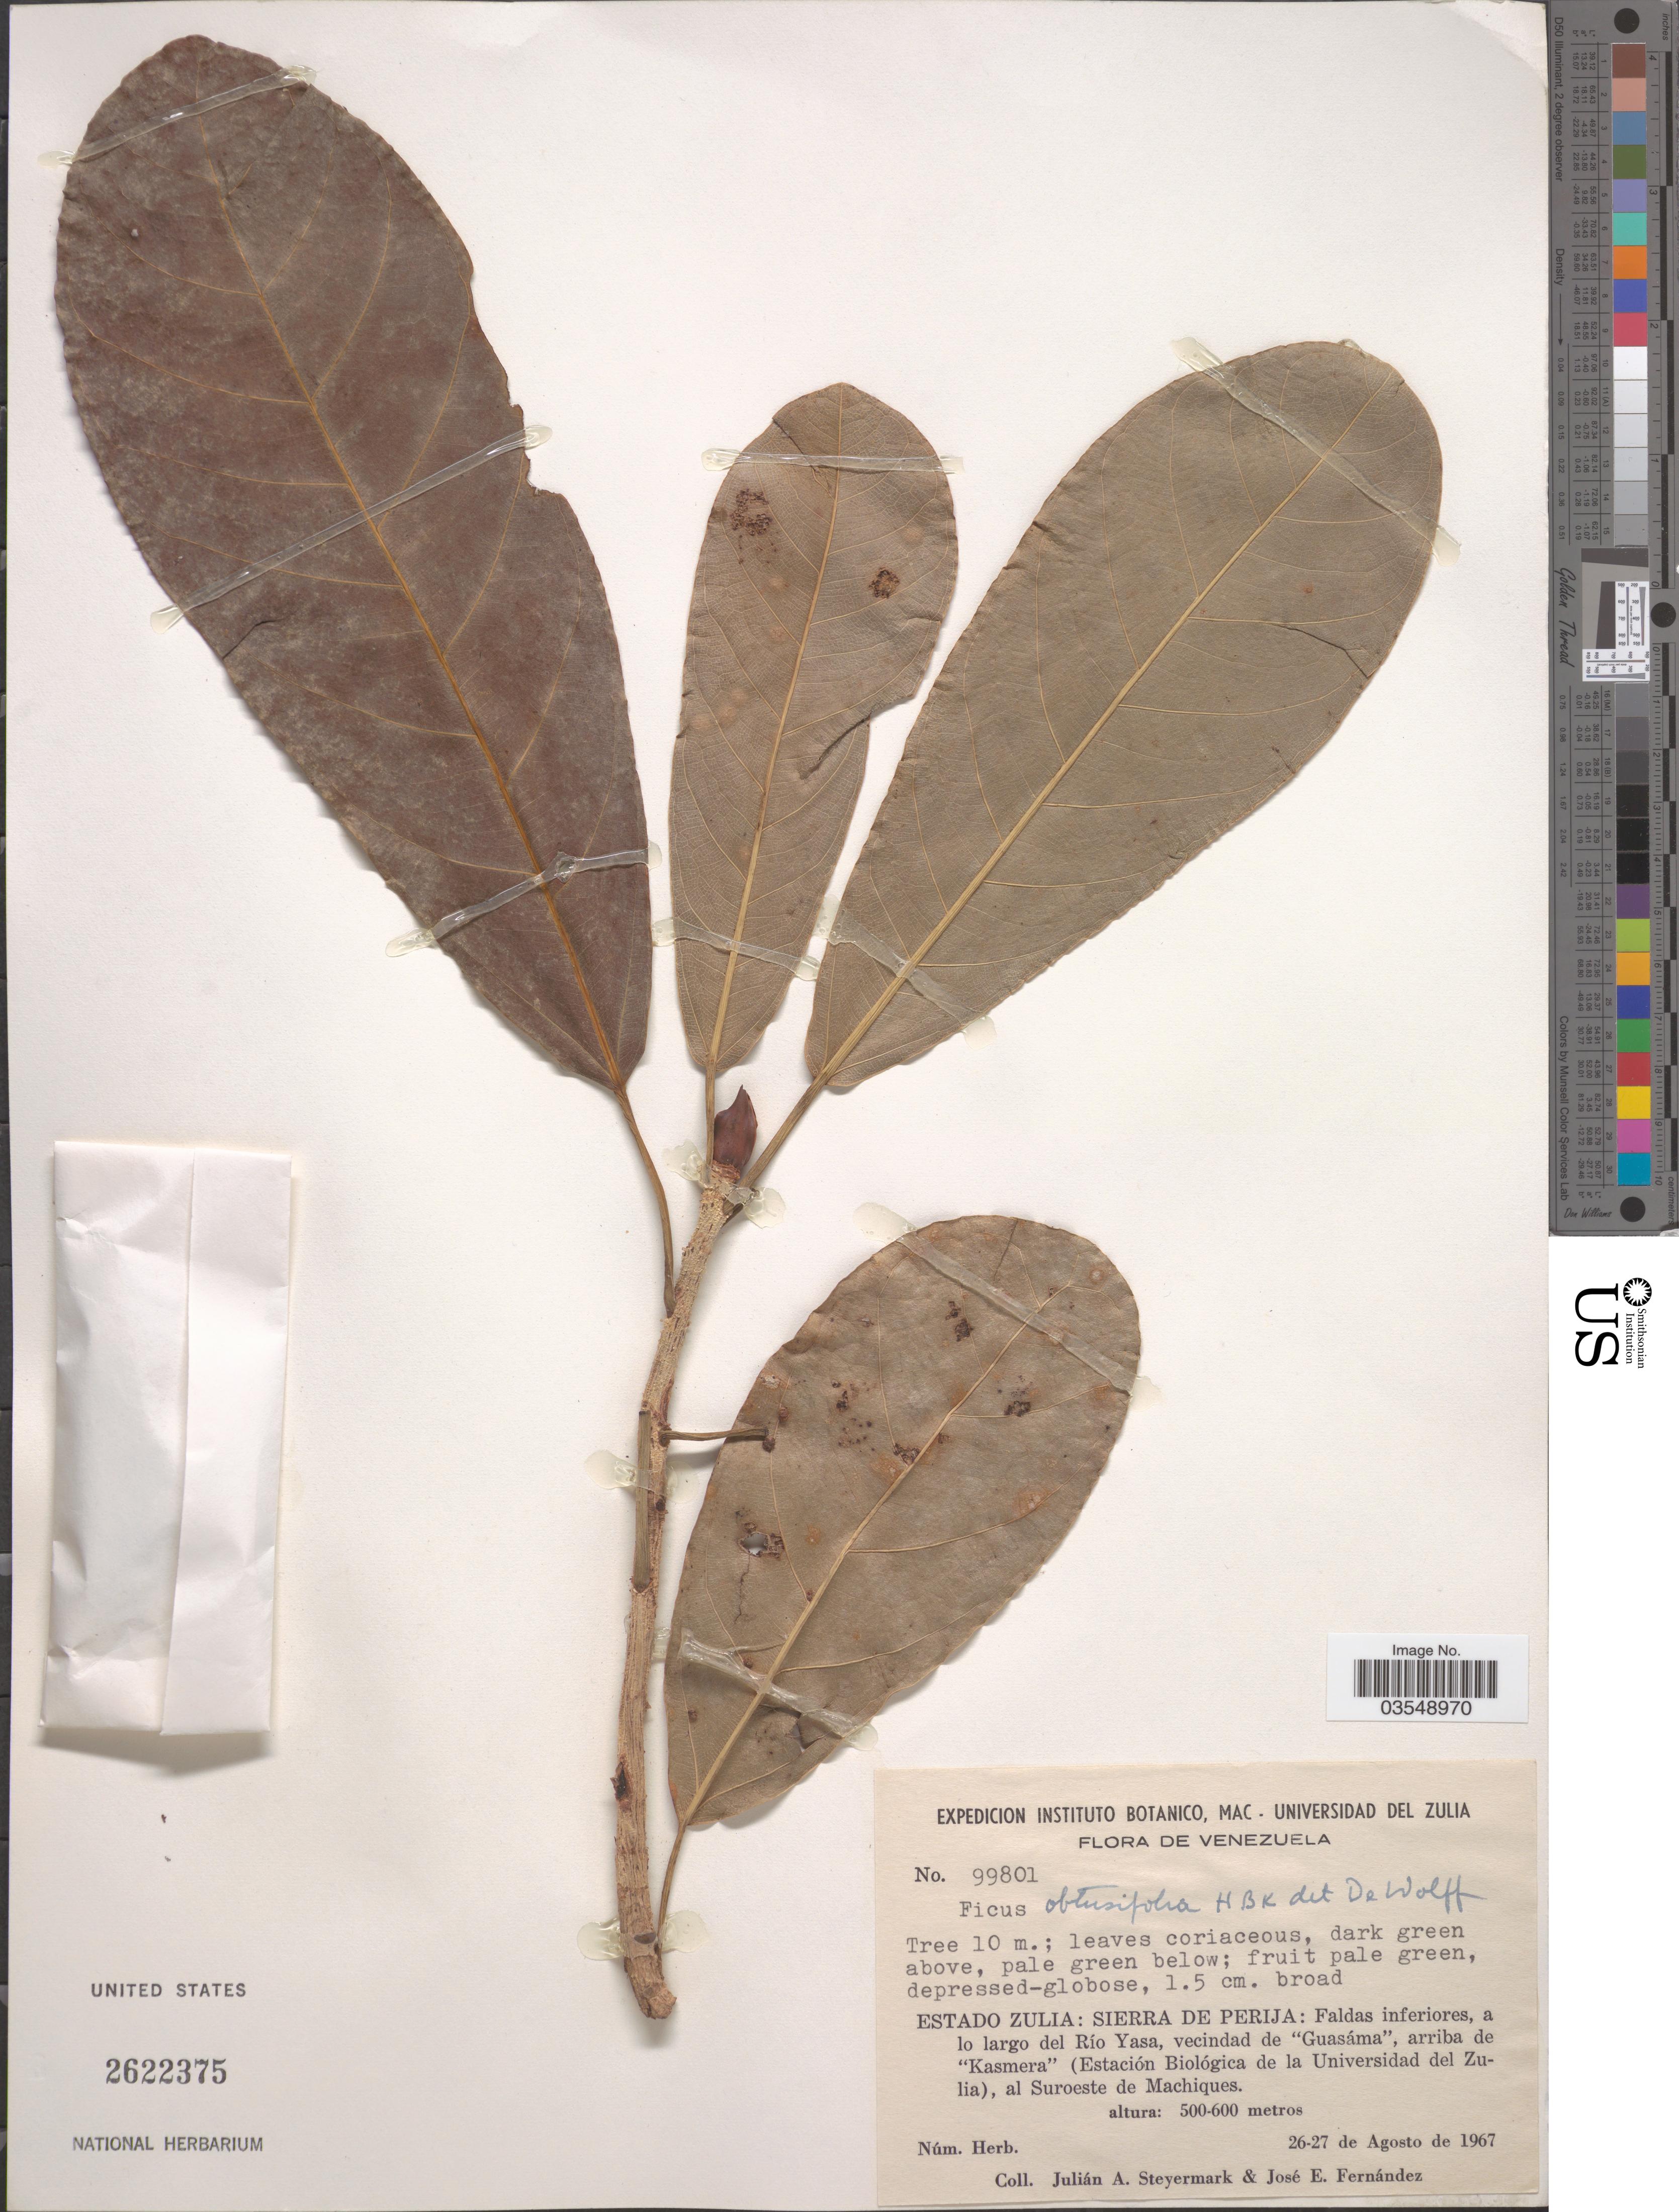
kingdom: Plantae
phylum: Tracheophyta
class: Magnoliopsida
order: Rosales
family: Moraceae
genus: Ficus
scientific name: Ficus obtusifolia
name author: Kunth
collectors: J. Steyermark & J. Fernández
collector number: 99801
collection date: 1967-08-26/1967-08-27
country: Venezuela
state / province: Zulia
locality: Estado Zulia: Sierra de Perija: Faldas inferiores, a lo largo del Río Yasa, vecindad de 'Guasáma', arriba de 'Kasmera' (Estación Biológica de la Universidad del Zulia), al Suroeste de Machiques.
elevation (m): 500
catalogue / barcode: US 2622375